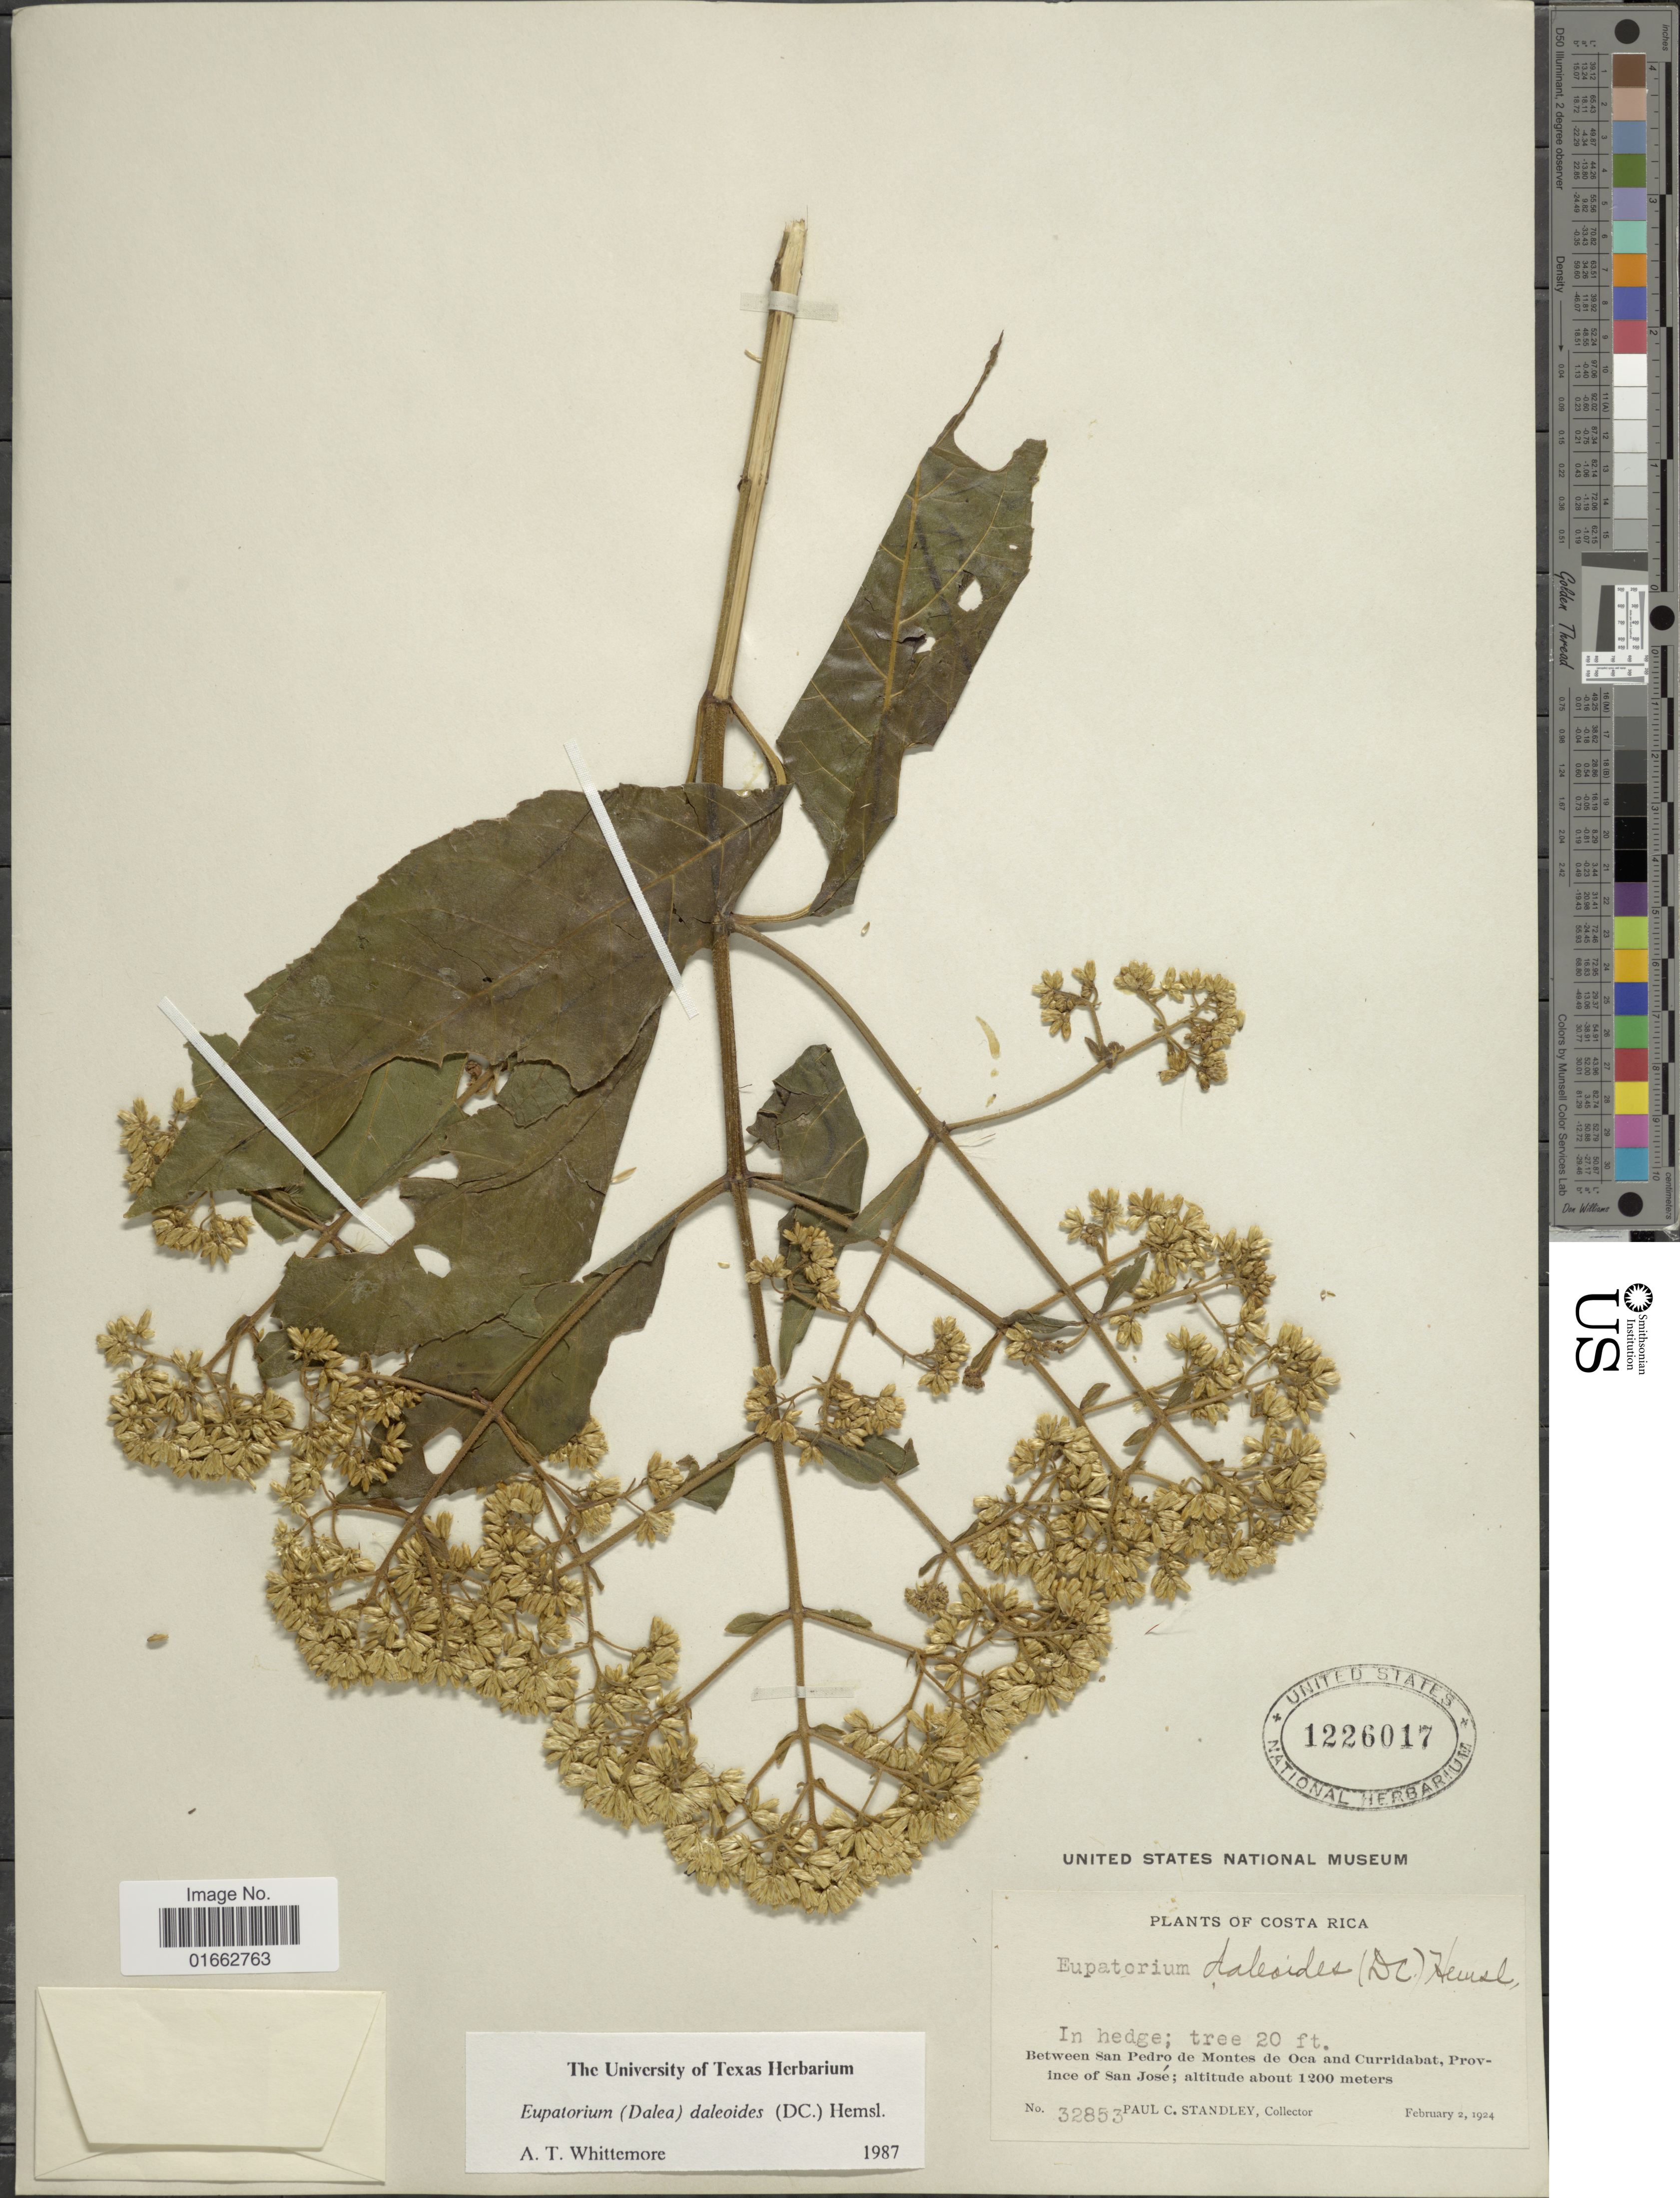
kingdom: Plantae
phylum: Tracheophyta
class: Magnoliopsida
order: Asterales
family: Asteraceae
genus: Critonia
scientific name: Critonia daleoides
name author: DC.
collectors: P. C. Standley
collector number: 32853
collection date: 1924-02-02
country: Costa Rica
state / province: San José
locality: Between San Pedro de Montes de Oca and Curridabat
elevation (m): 1200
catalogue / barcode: US 1226017